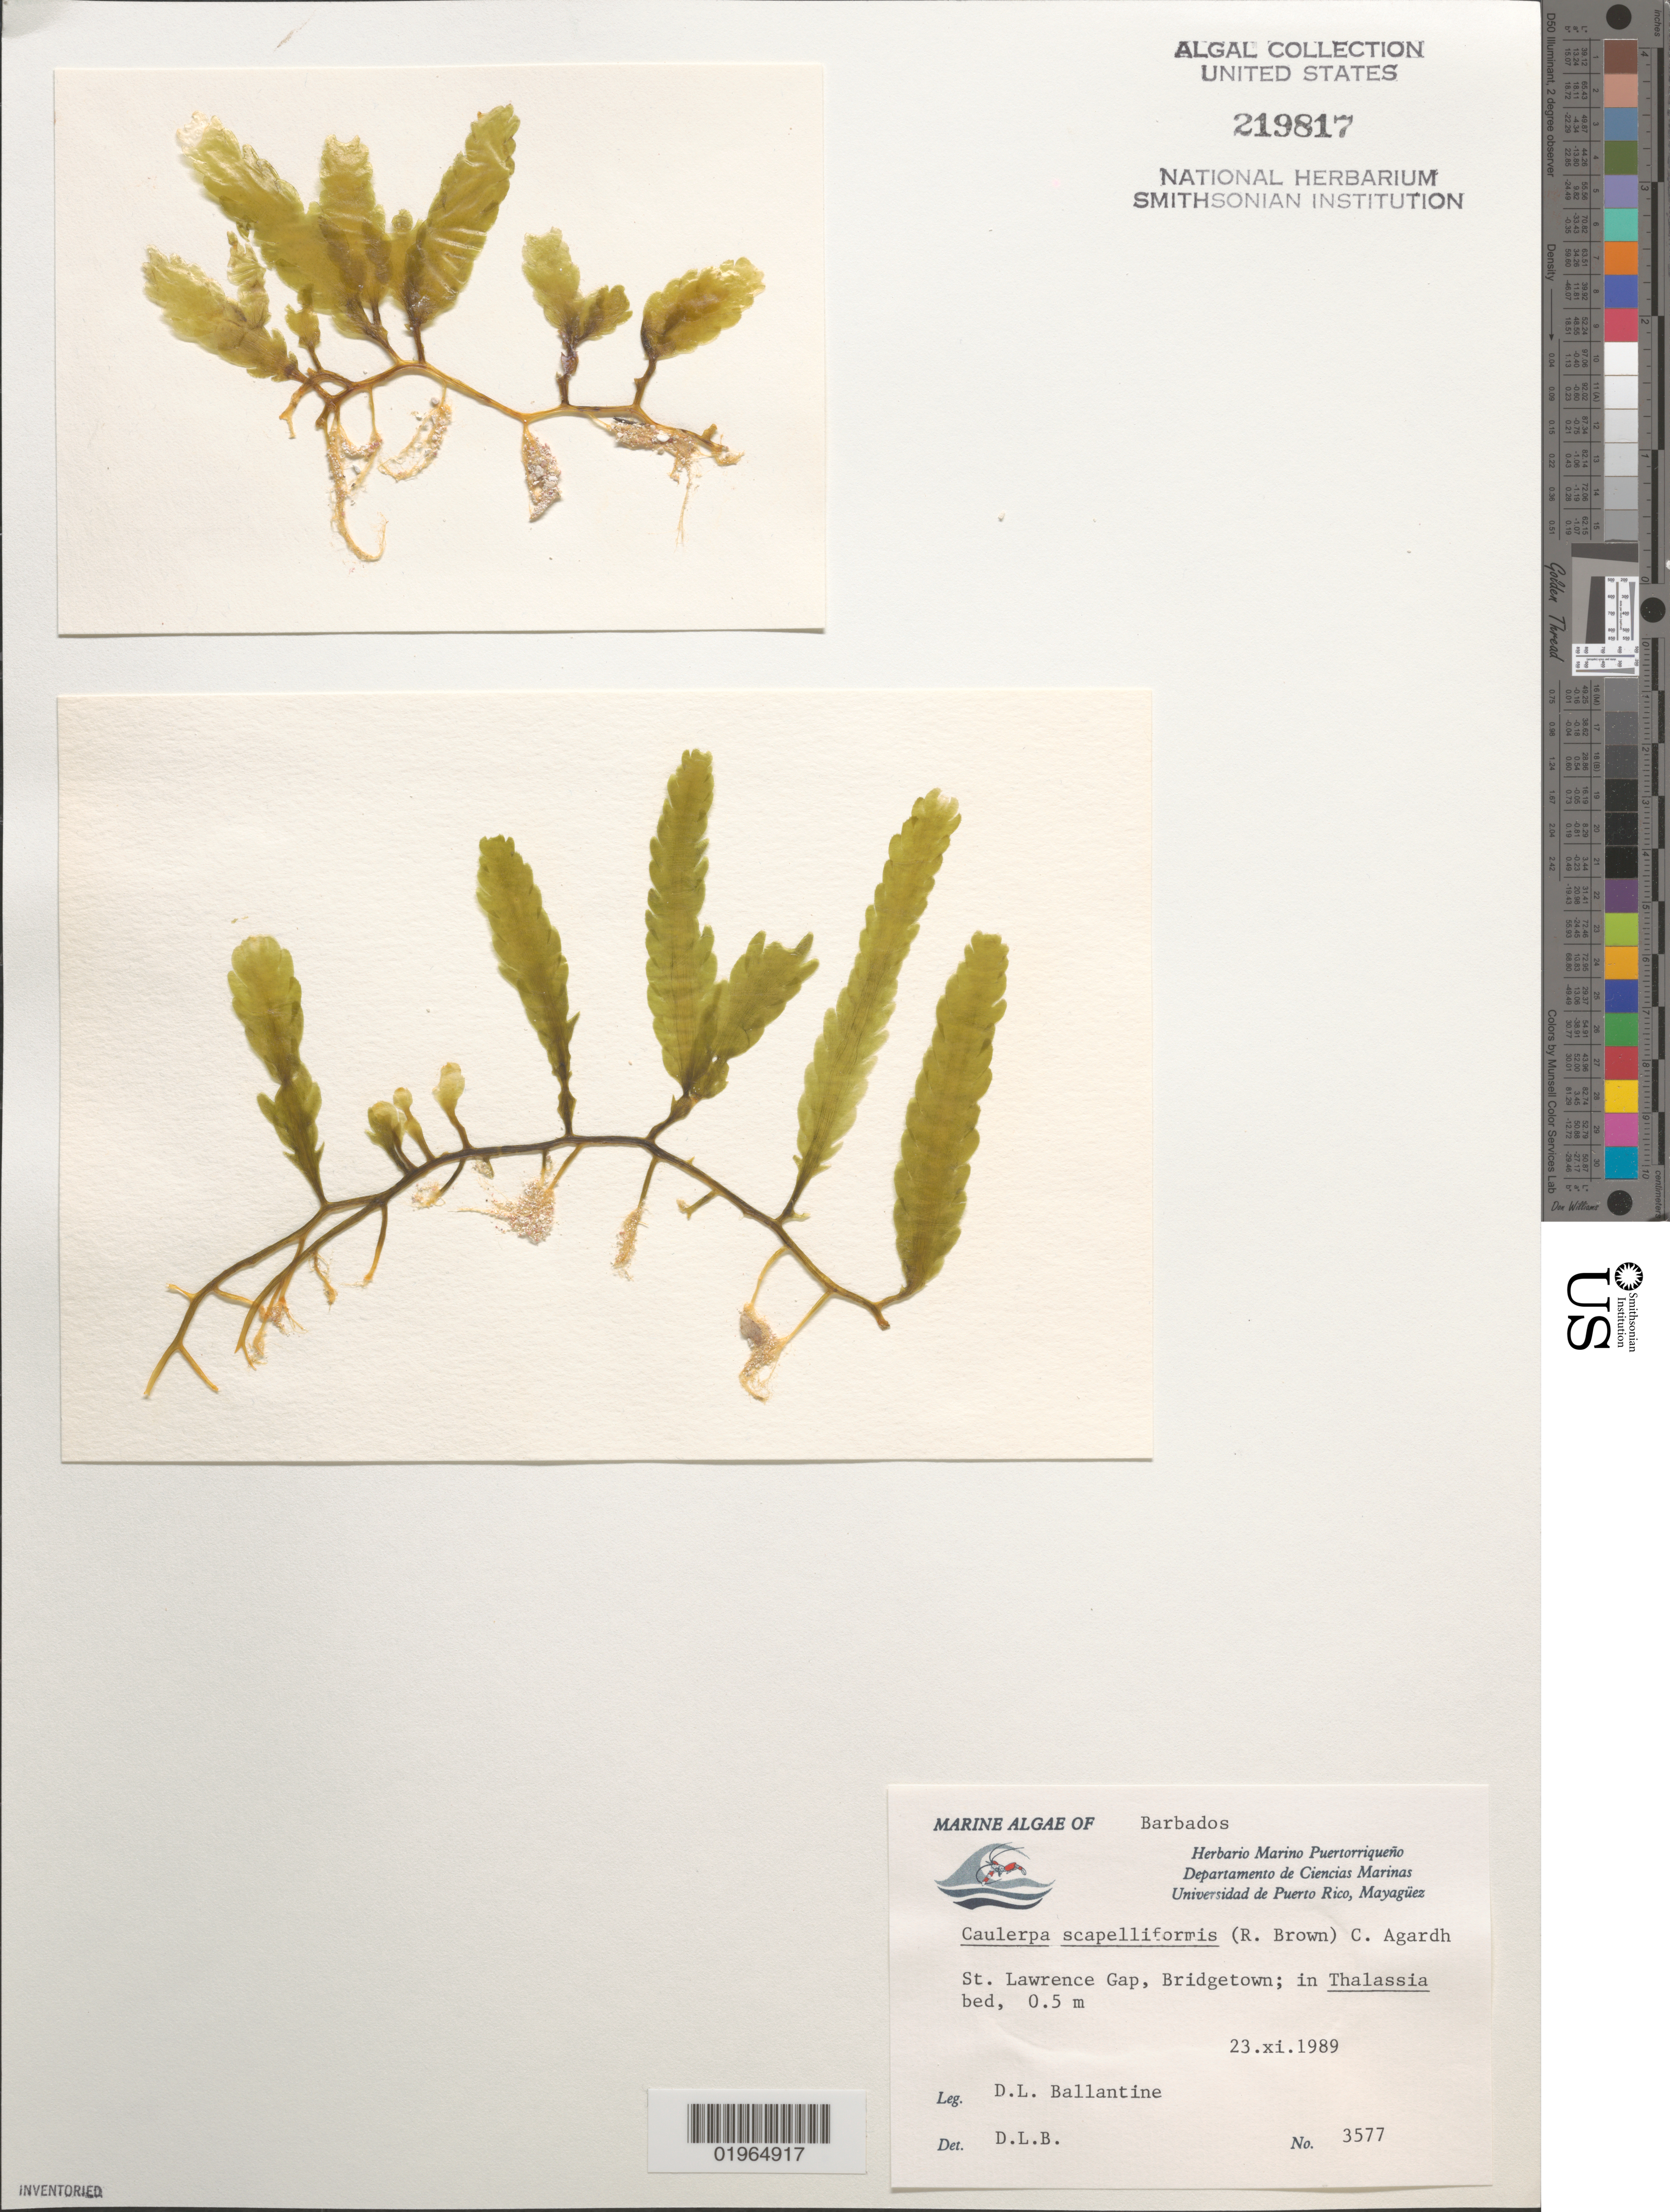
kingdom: Plantae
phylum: Chlorophyta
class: Ulvophyceae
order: Bryopsidales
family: Caulerpaceae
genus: Caulerpa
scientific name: Caulerpa scalpelliformis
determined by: Ballantine, D. L.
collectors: D.L. Ballantine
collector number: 3577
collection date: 1989-11-23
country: Barbados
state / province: Saint Michael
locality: St. Lawrence Gap, Bridgetown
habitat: In Thalassia bed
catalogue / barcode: US 219817